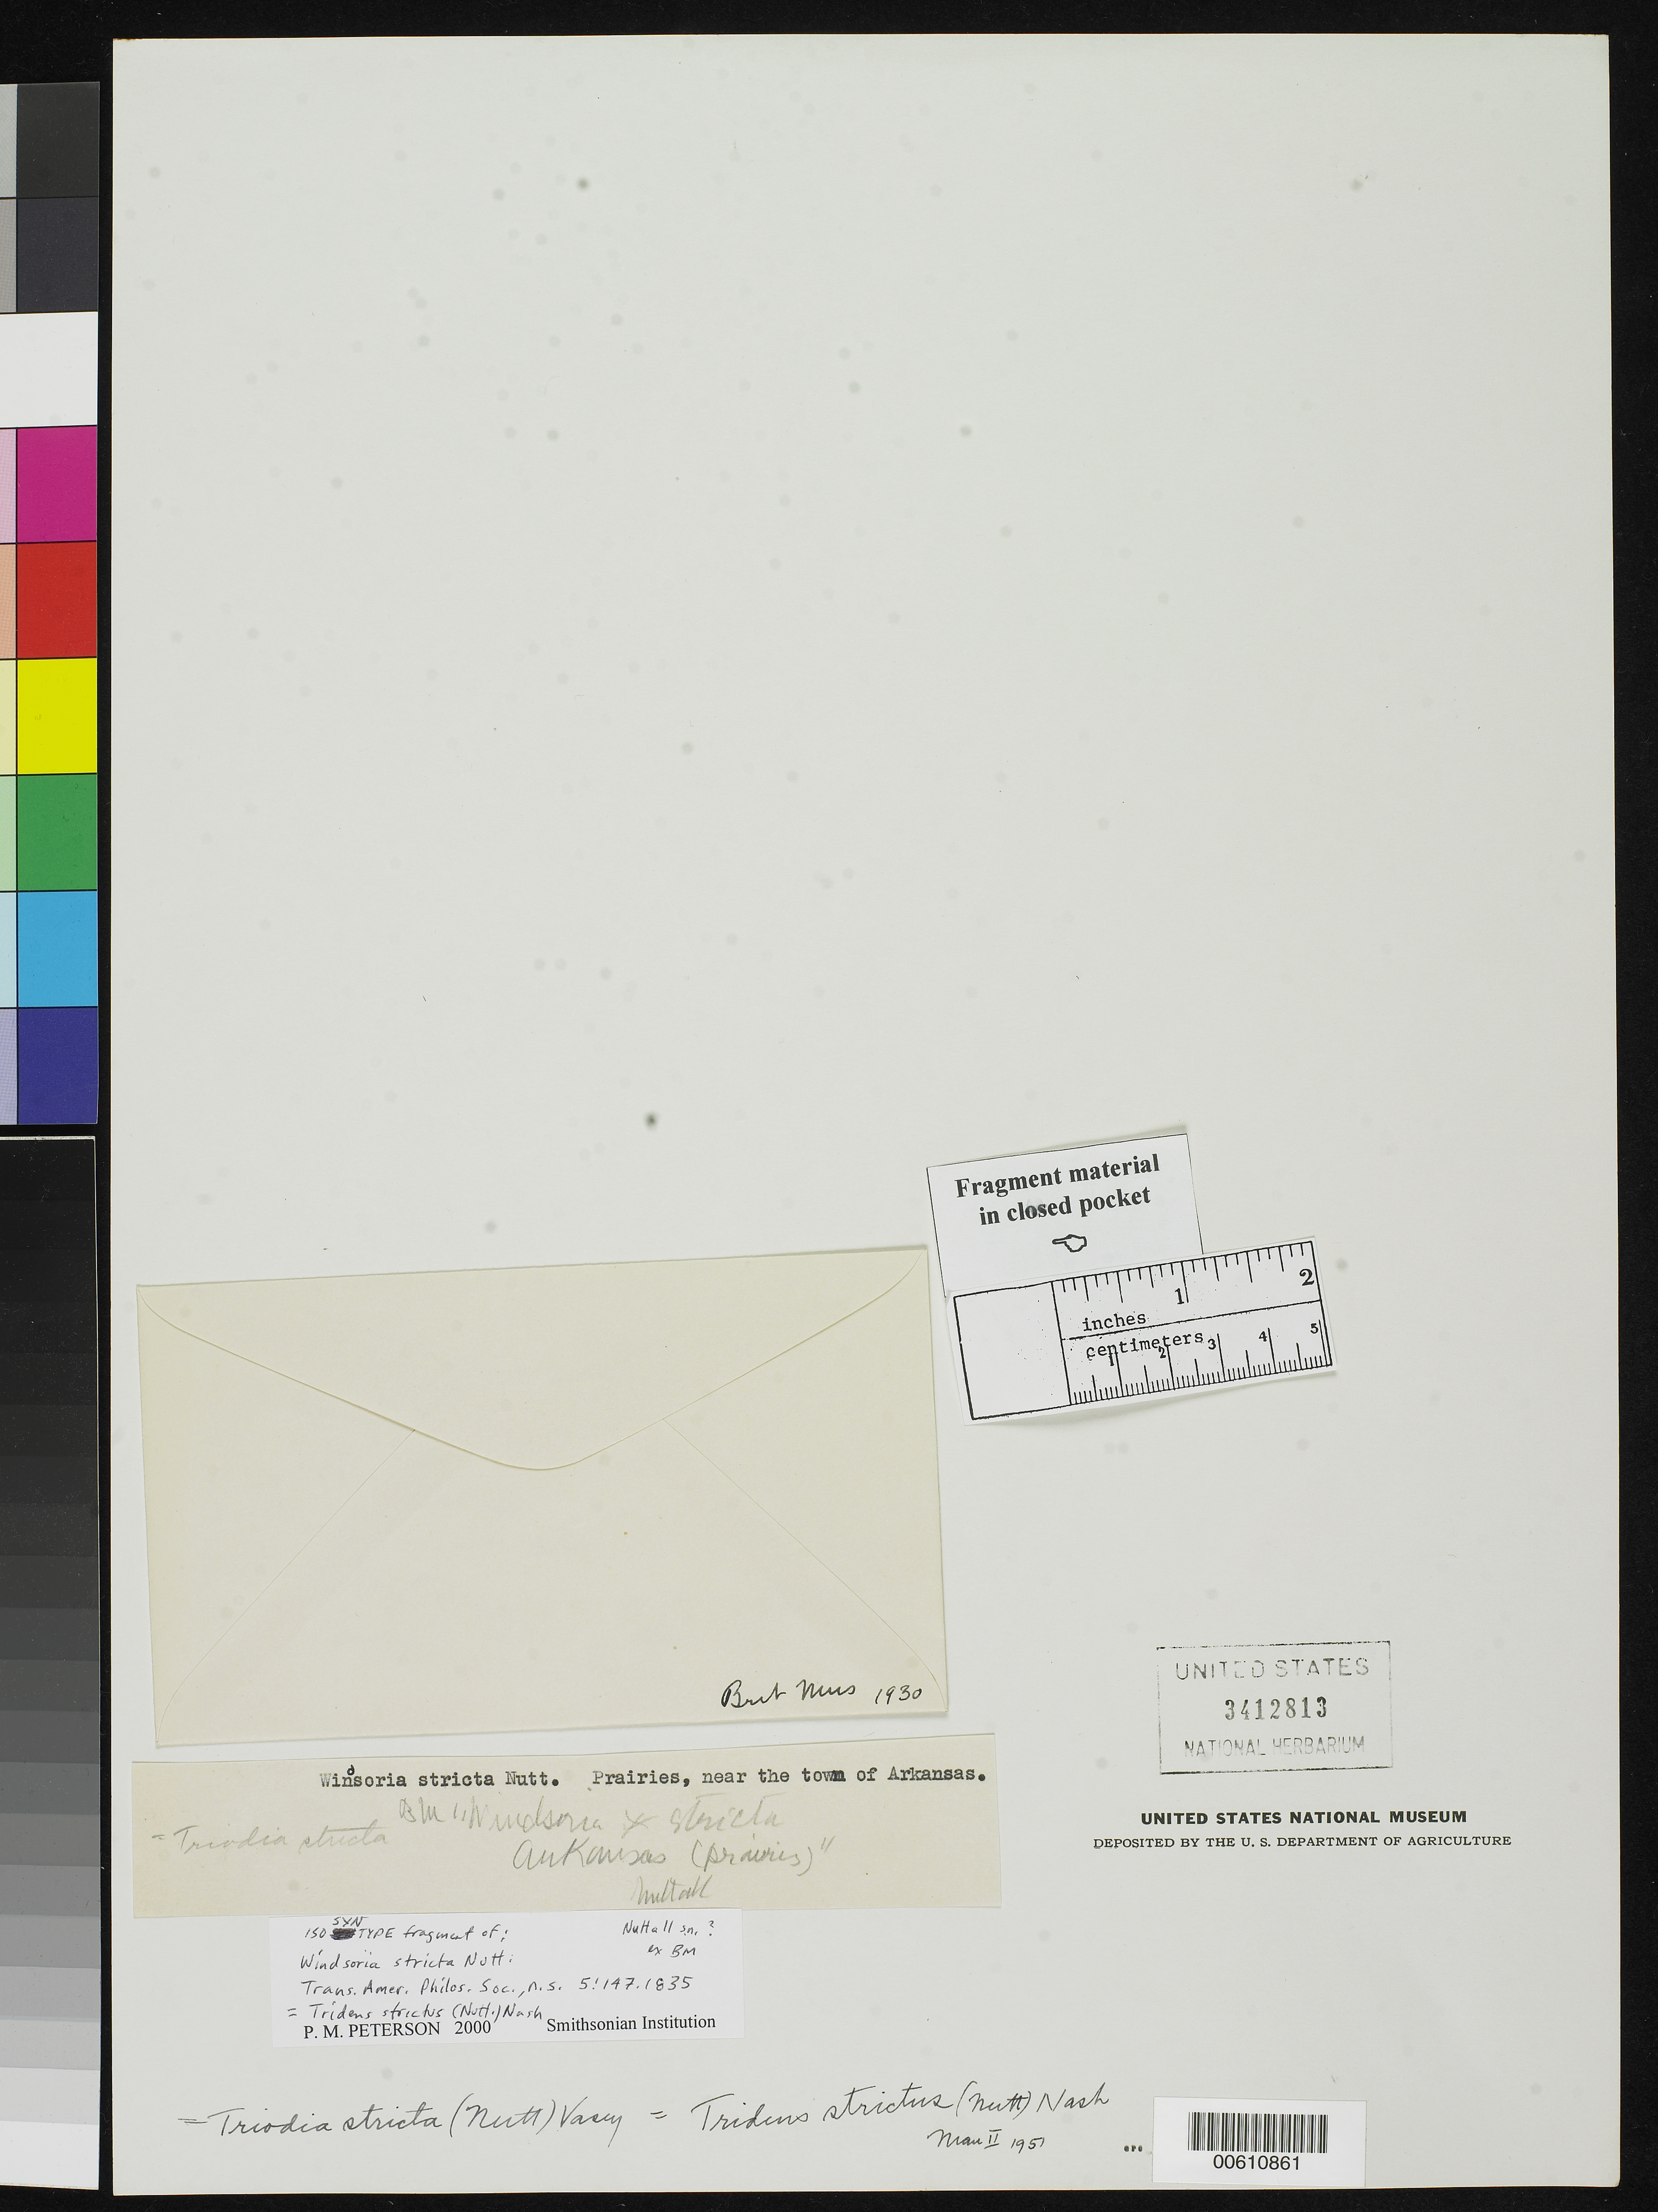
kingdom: Plantae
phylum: Tracheophyta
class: Liliopsida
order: Poales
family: Poaceae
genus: Windsoria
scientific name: Windsoria stricta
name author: Nutt.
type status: Isosyntype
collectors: T. Nuttall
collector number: s.n.?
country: United States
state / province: Arkansas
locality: Near the town of Arkansas (State?). Prairies.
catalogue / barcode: US 3412813